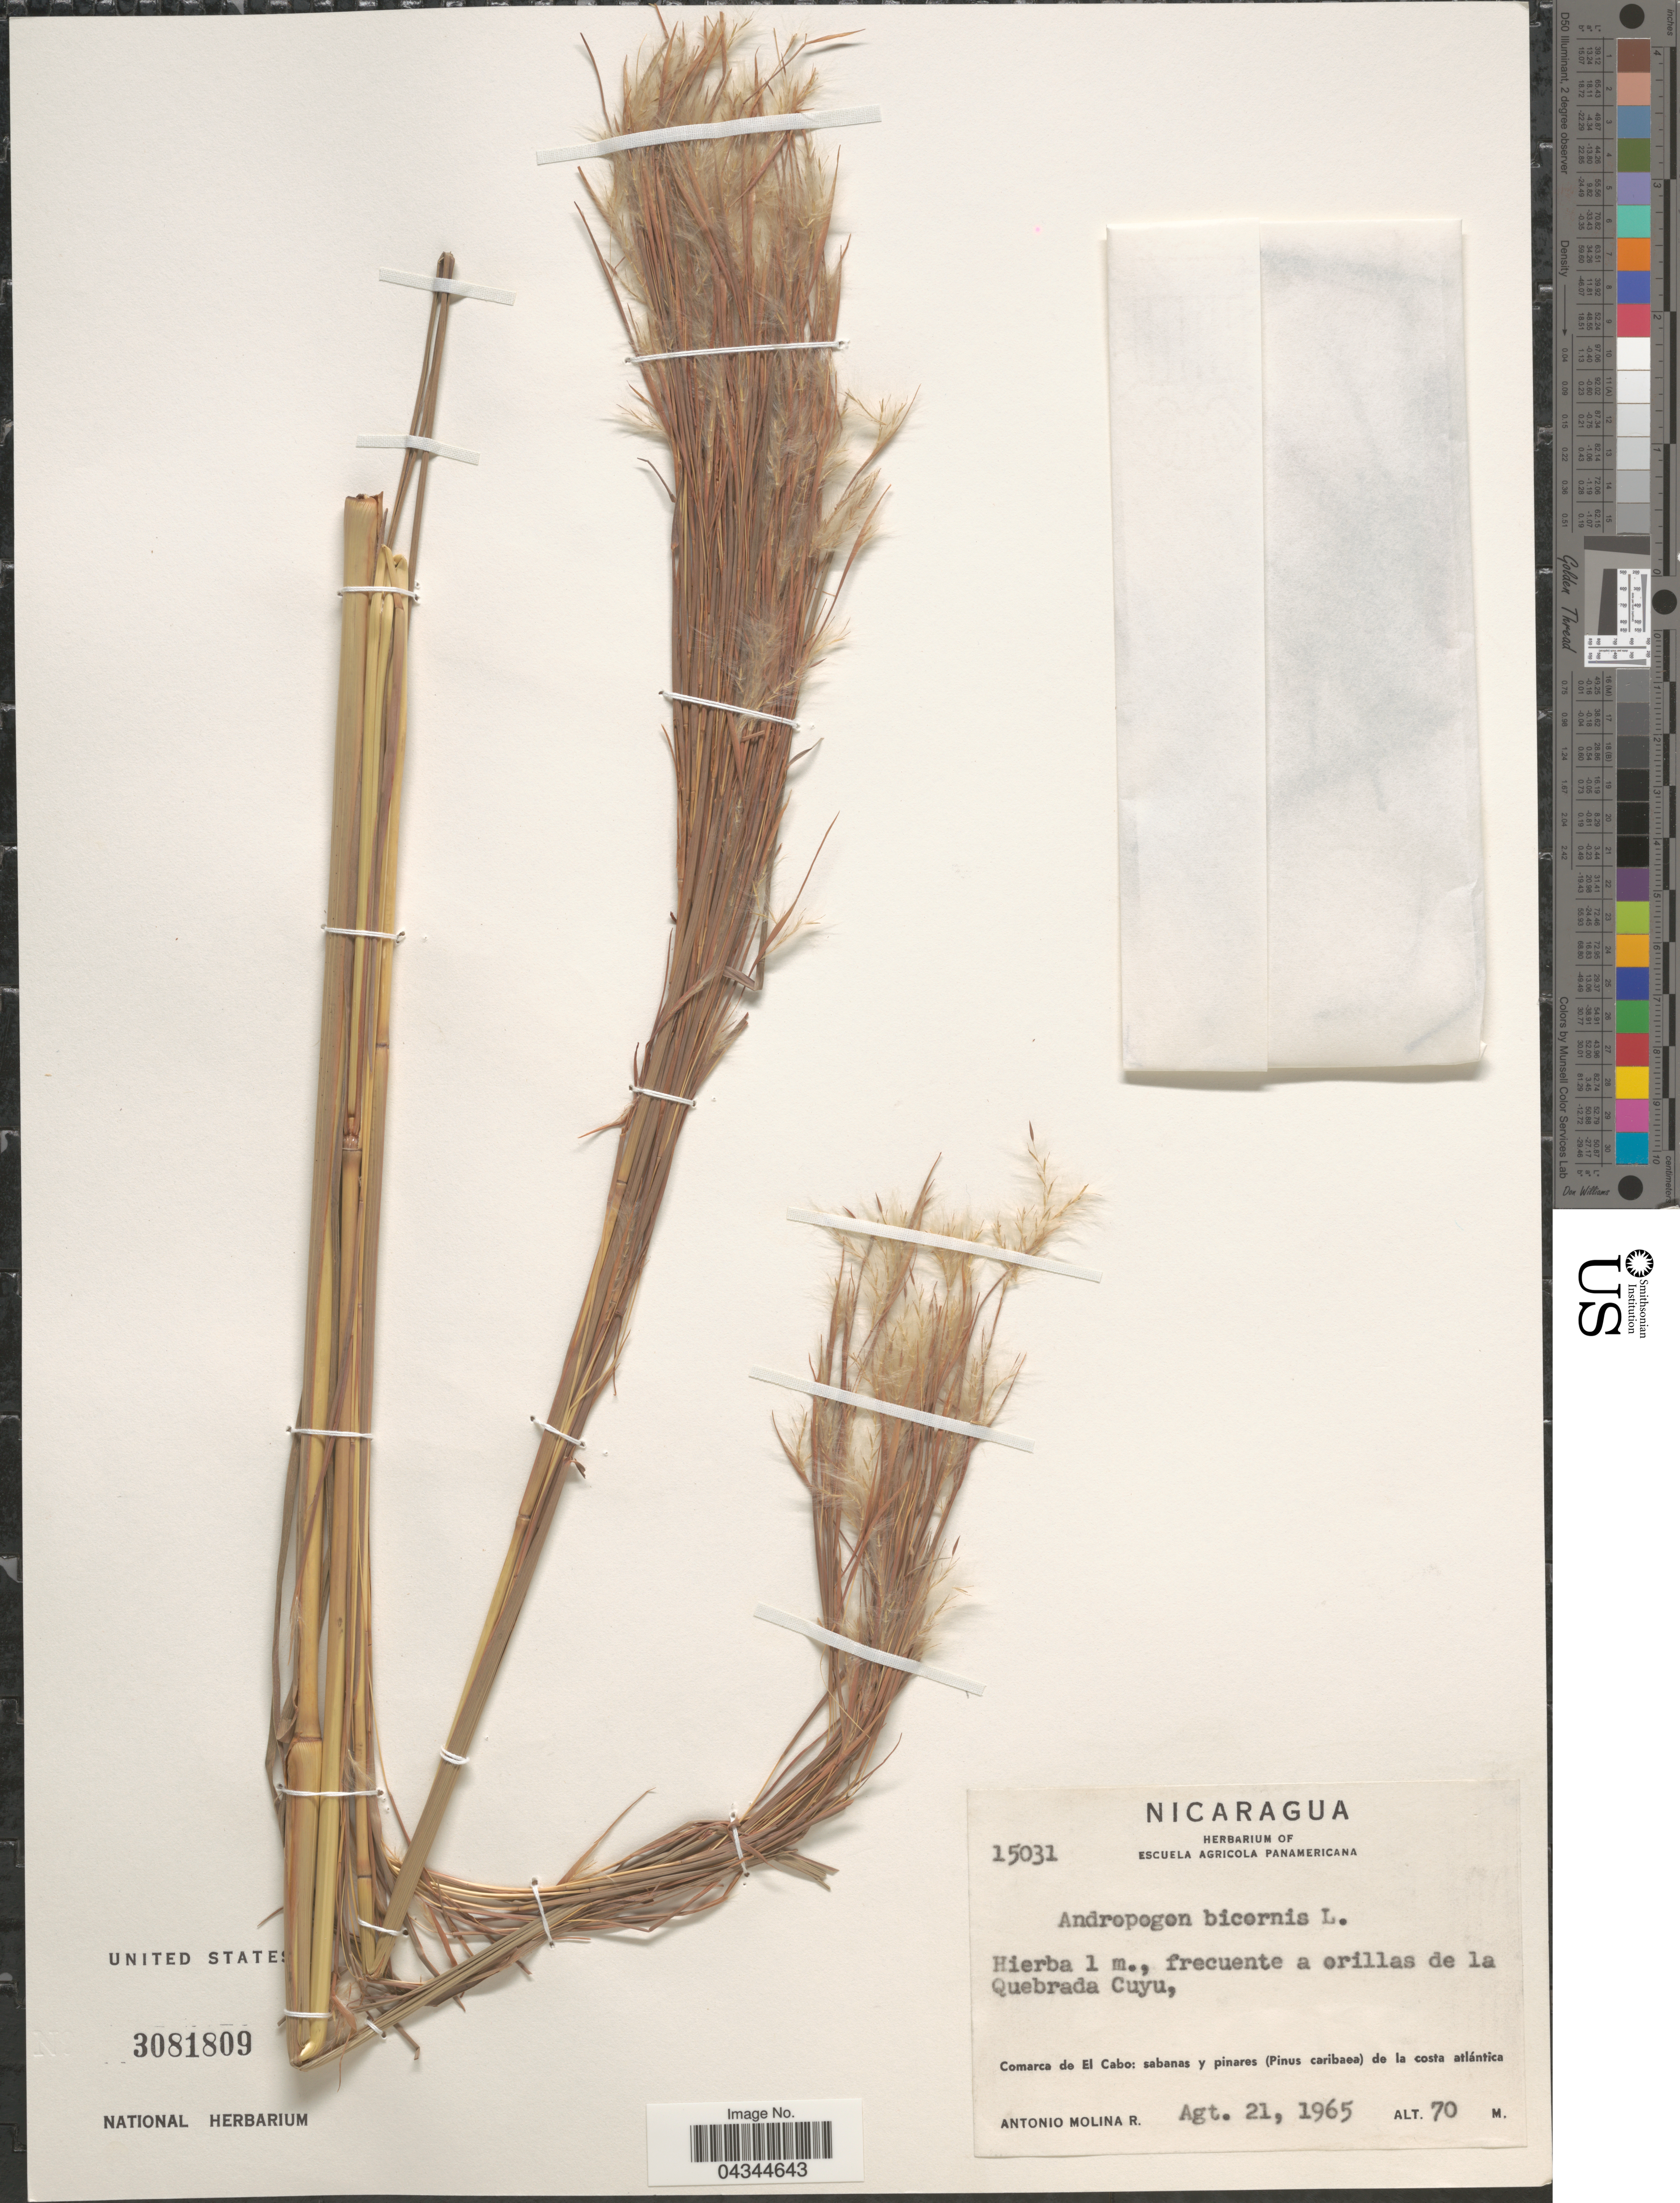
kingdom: Plantae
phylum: Tracheophyta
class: Liliopsida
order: Poales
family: Poaceae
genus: Andropogon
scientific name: Andropogon bicornis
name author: L.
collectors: A. Molina R.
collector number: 15031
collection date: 1965-08-21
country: Nicaragua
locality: Frecuente a orillas de la Quebrada Cuyu, Comarca de El Cabo: sabanas y pinares (Pinus caribaea) de la costa atlántica.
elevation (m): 70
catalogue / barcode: US 3081809